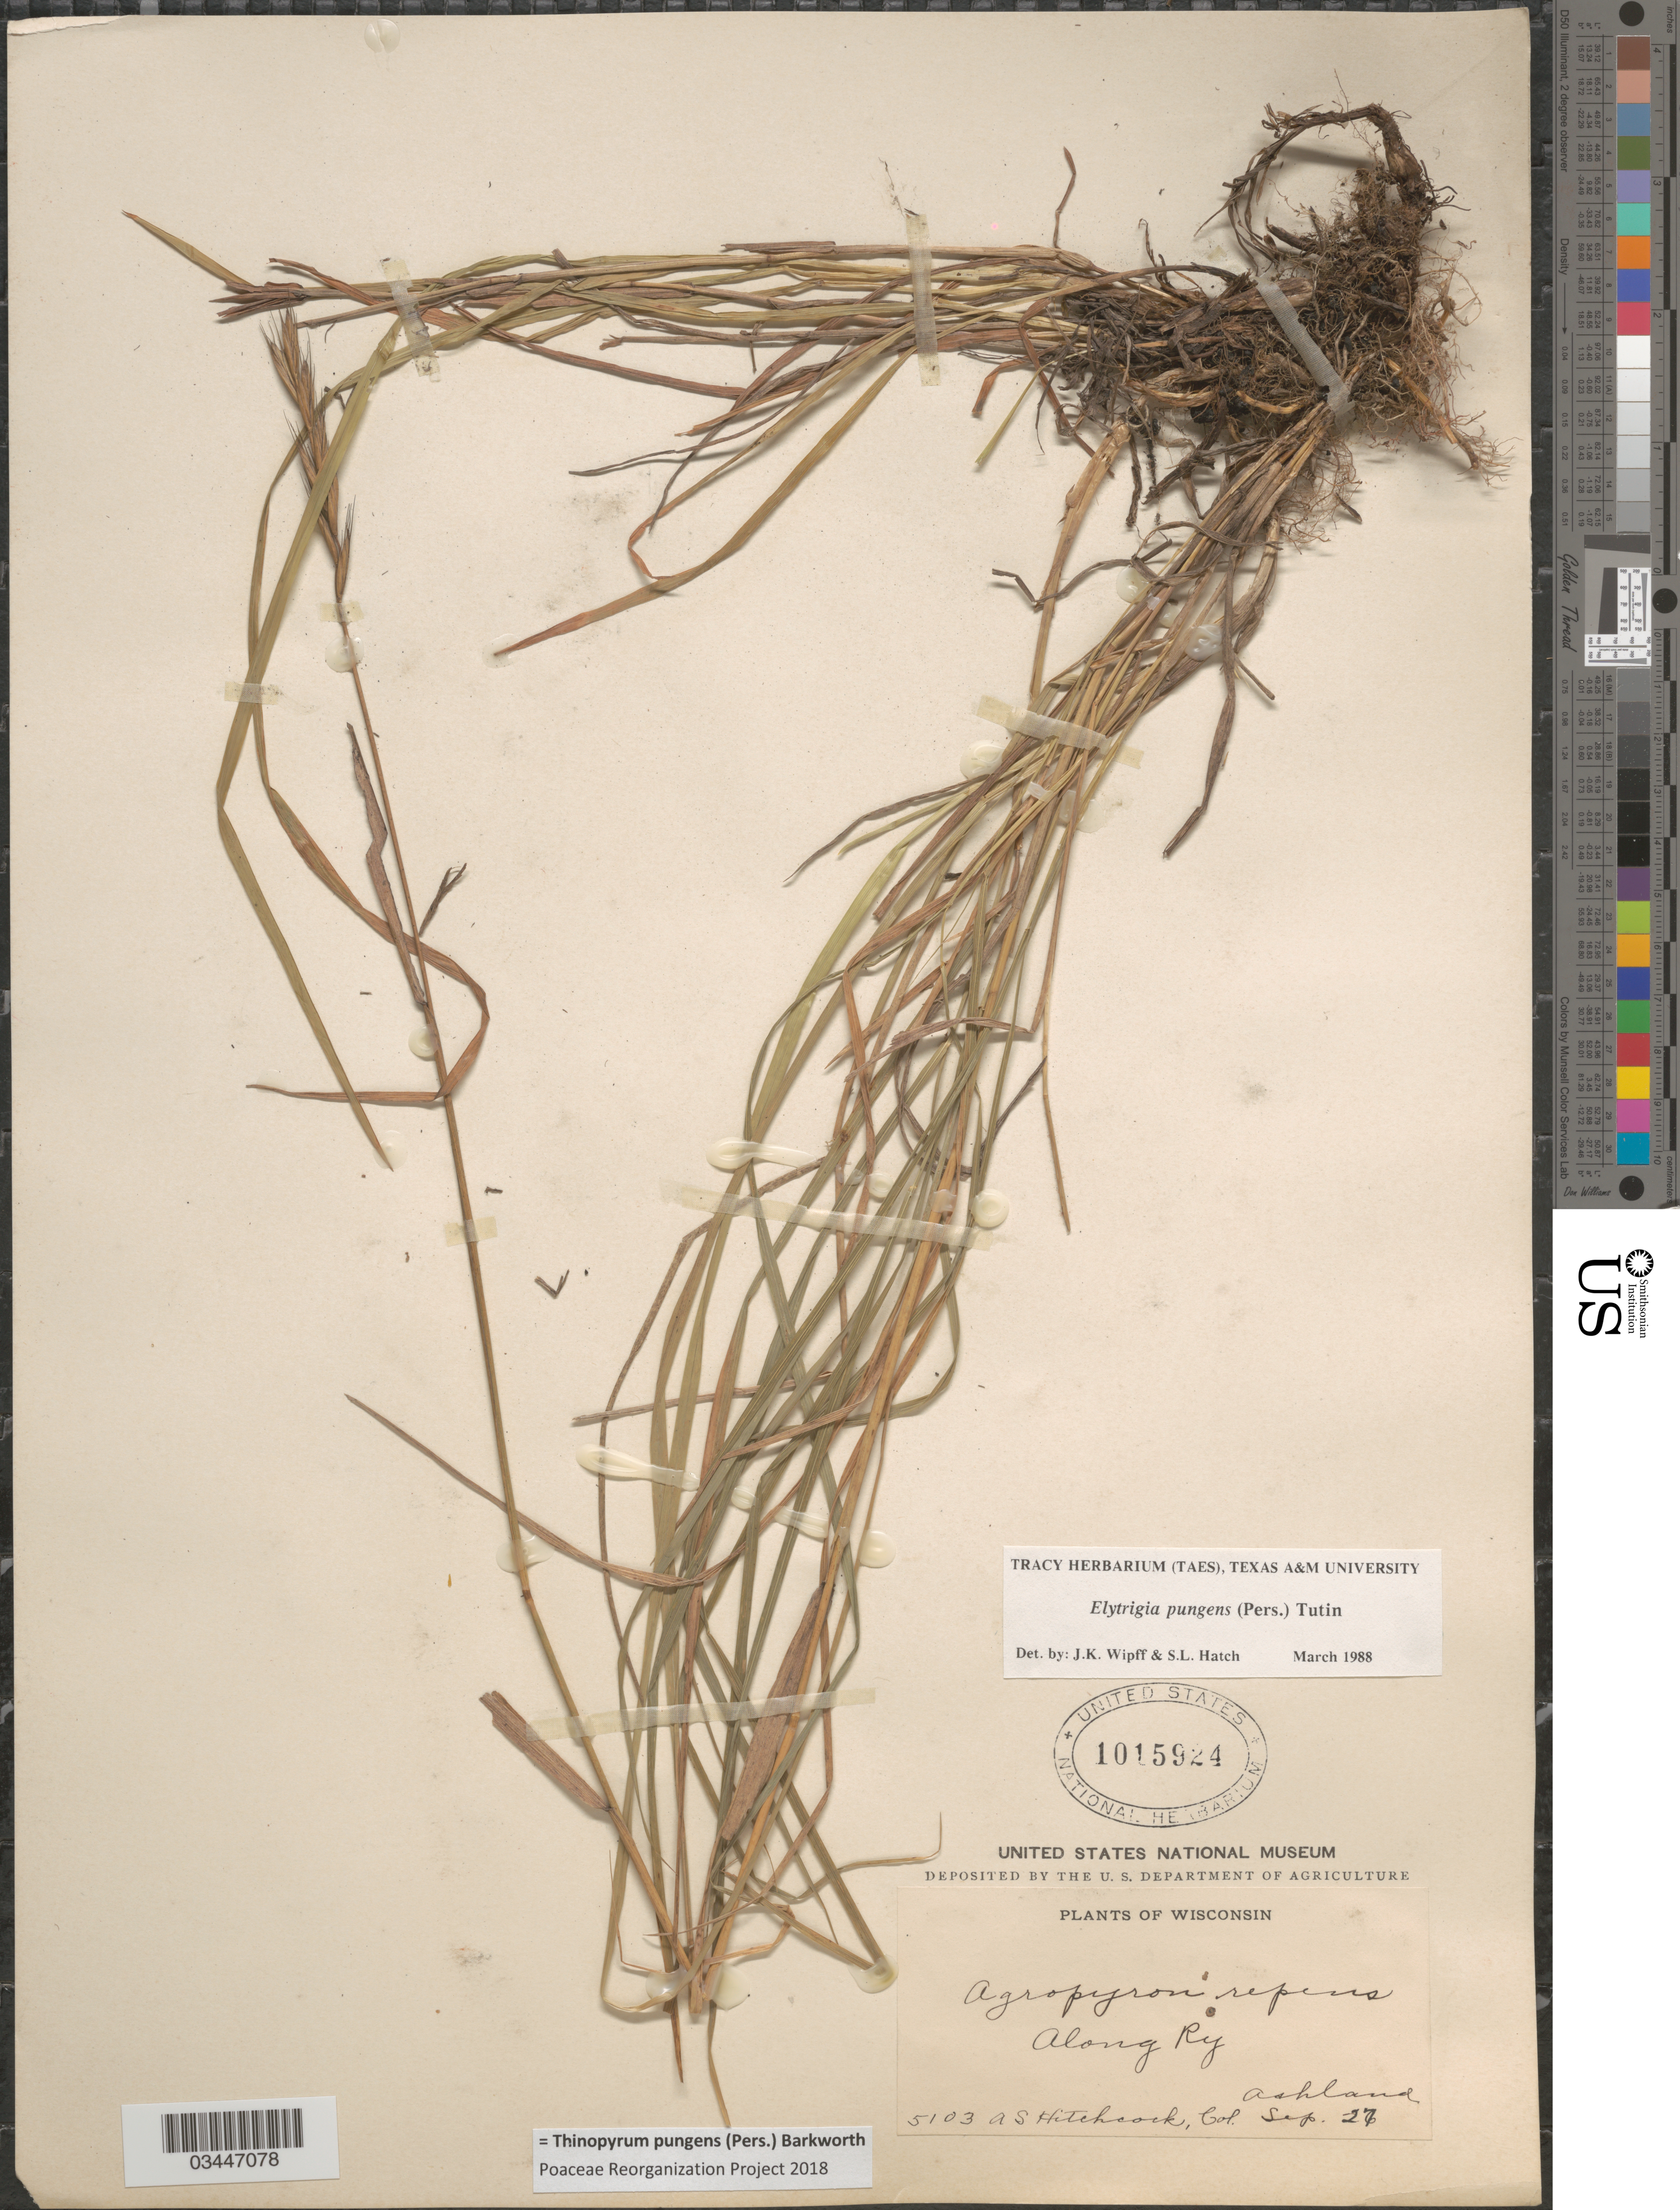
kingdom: Plantae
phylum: Tracheophyta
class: Liliopsida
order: Poales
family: Poaceae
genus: Thinopyrum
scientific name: Thinopyrum pungens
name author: (Pers.) Barkworth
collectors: A. S. Hitchcock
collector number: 5103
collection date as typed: Transcribed d/m/y: /9/27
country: United States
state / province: Wisconsin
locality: Along Ry. Ashland.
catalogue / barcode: US 1015924